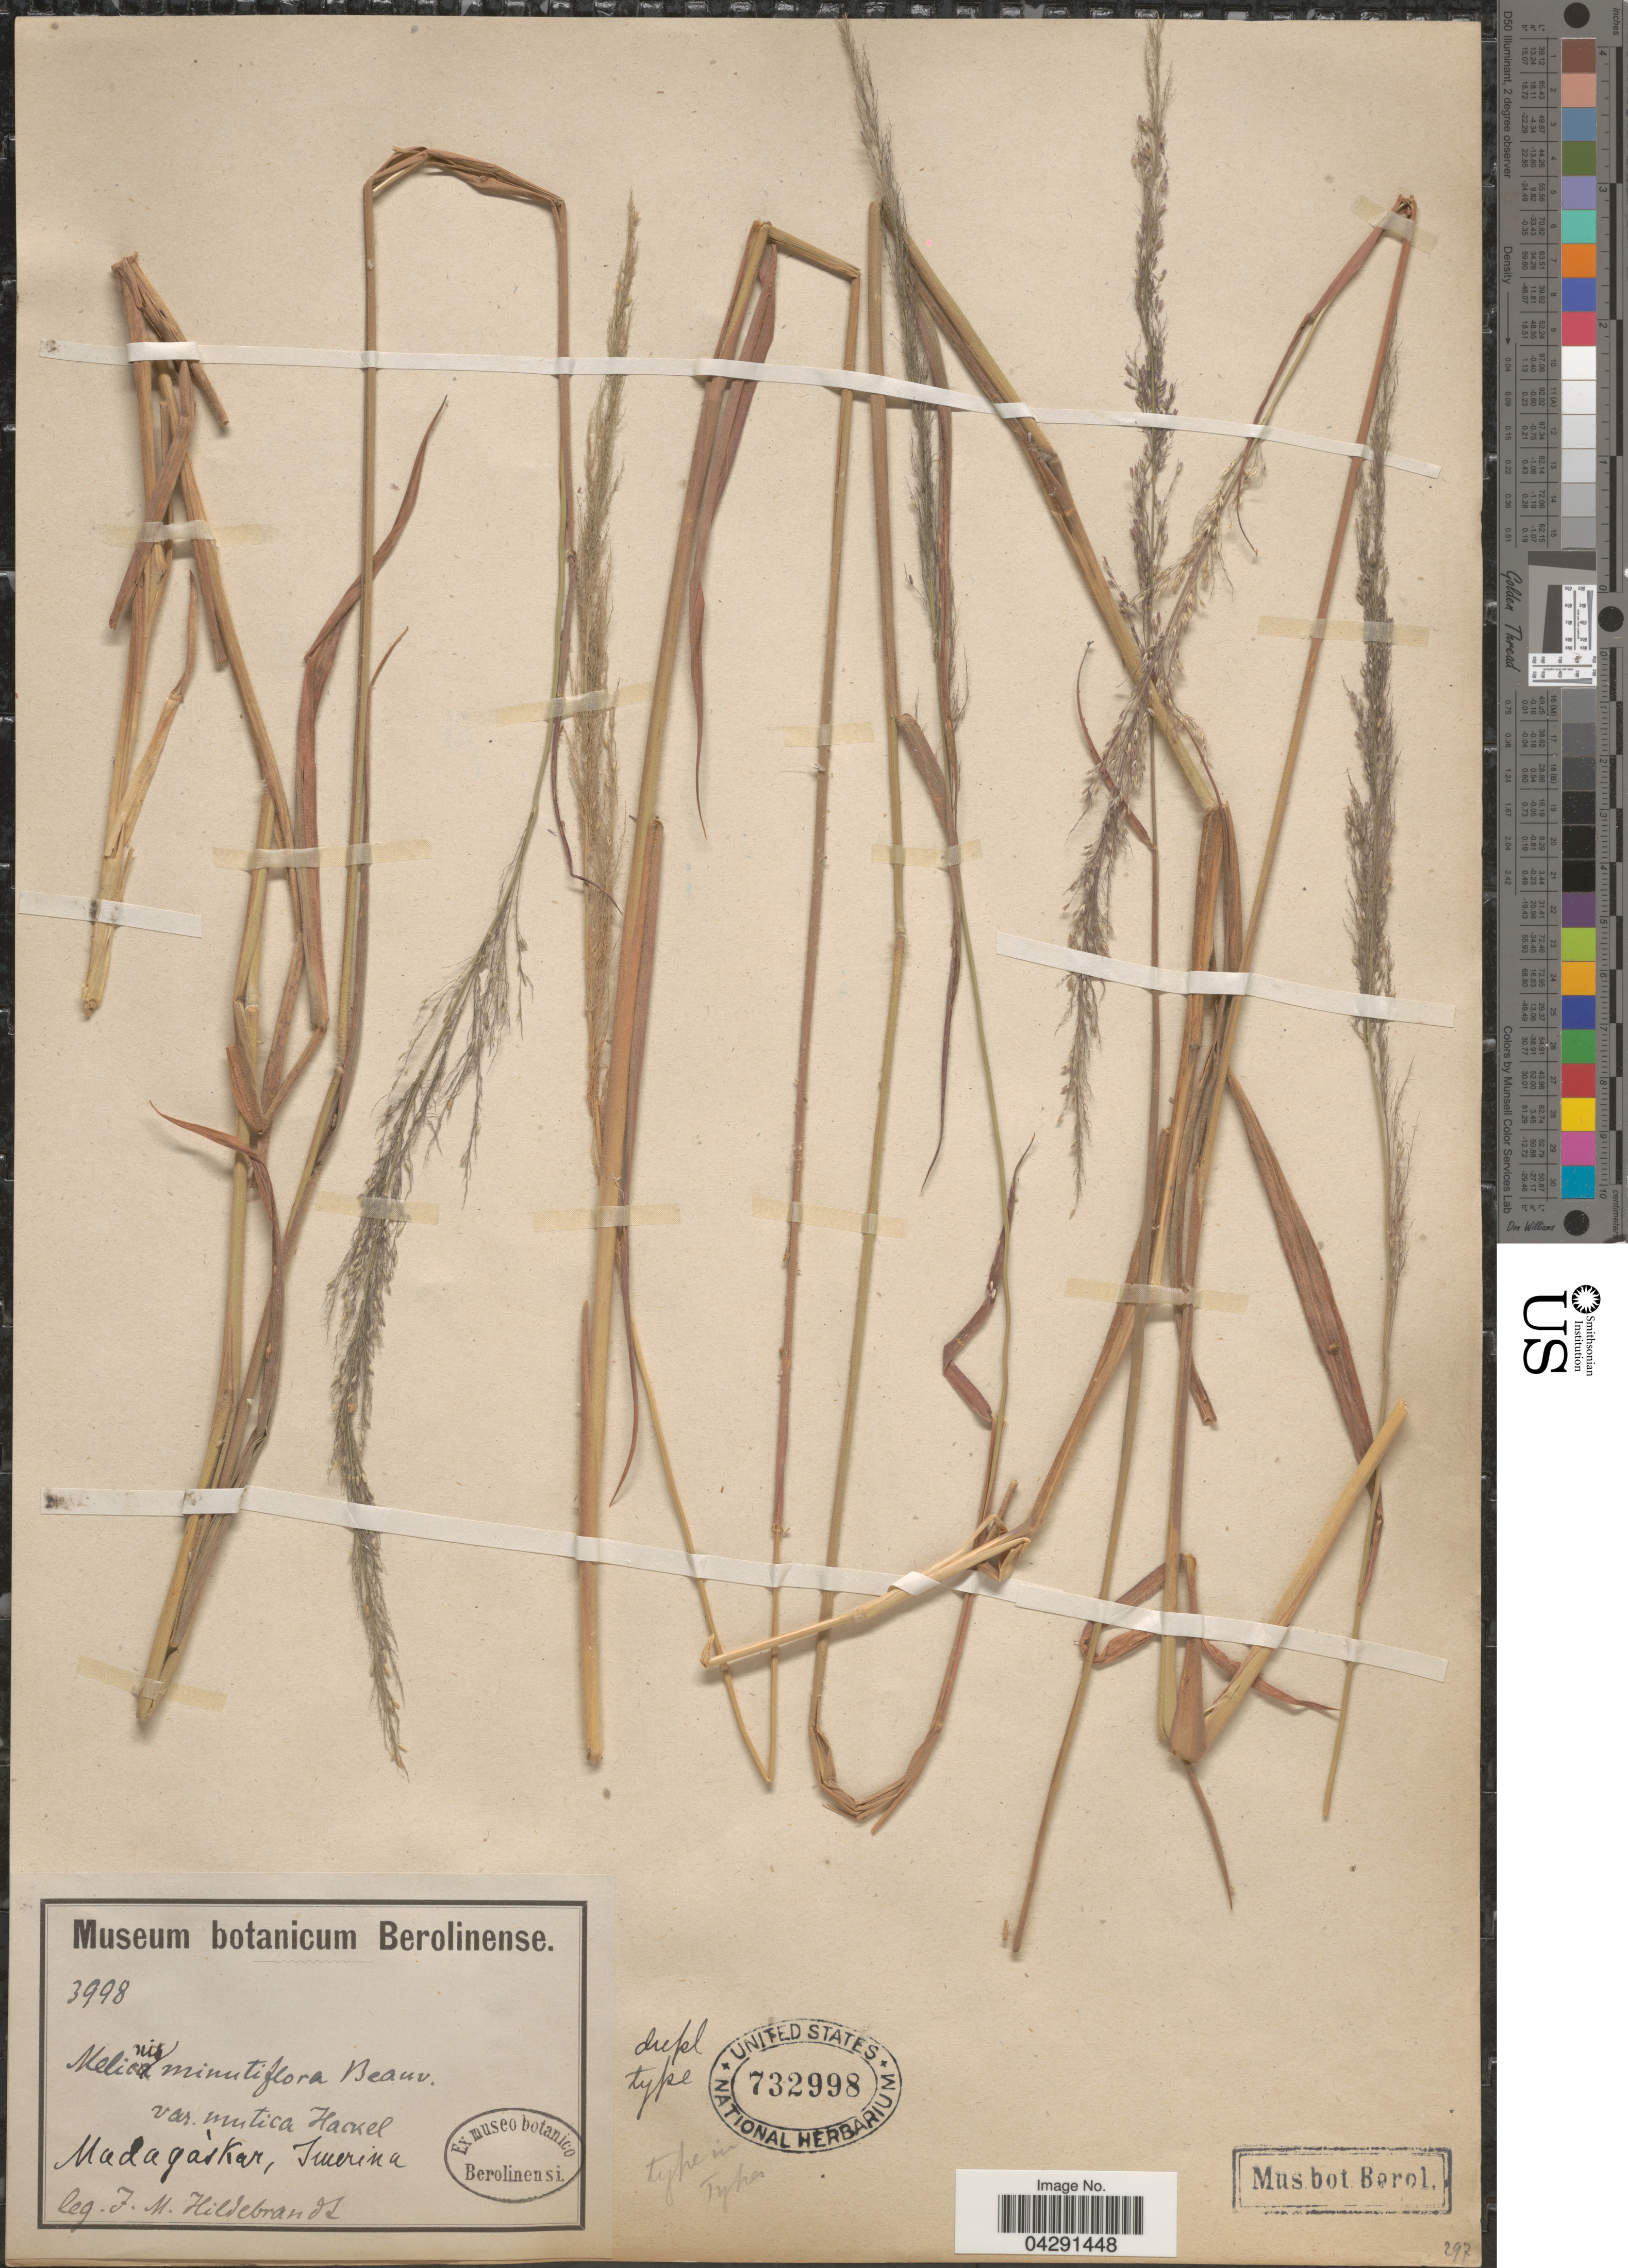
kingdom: Plantae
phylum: Tracheophyta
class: Liliopsida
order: Poales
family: Poaceae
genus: Melinis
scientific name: Melinis minutiflora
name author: P. Beauv.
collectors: J. Hildebrandt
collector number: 3998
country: Madagascar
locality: Madagaskar, Imerina.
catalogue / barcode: US 732998